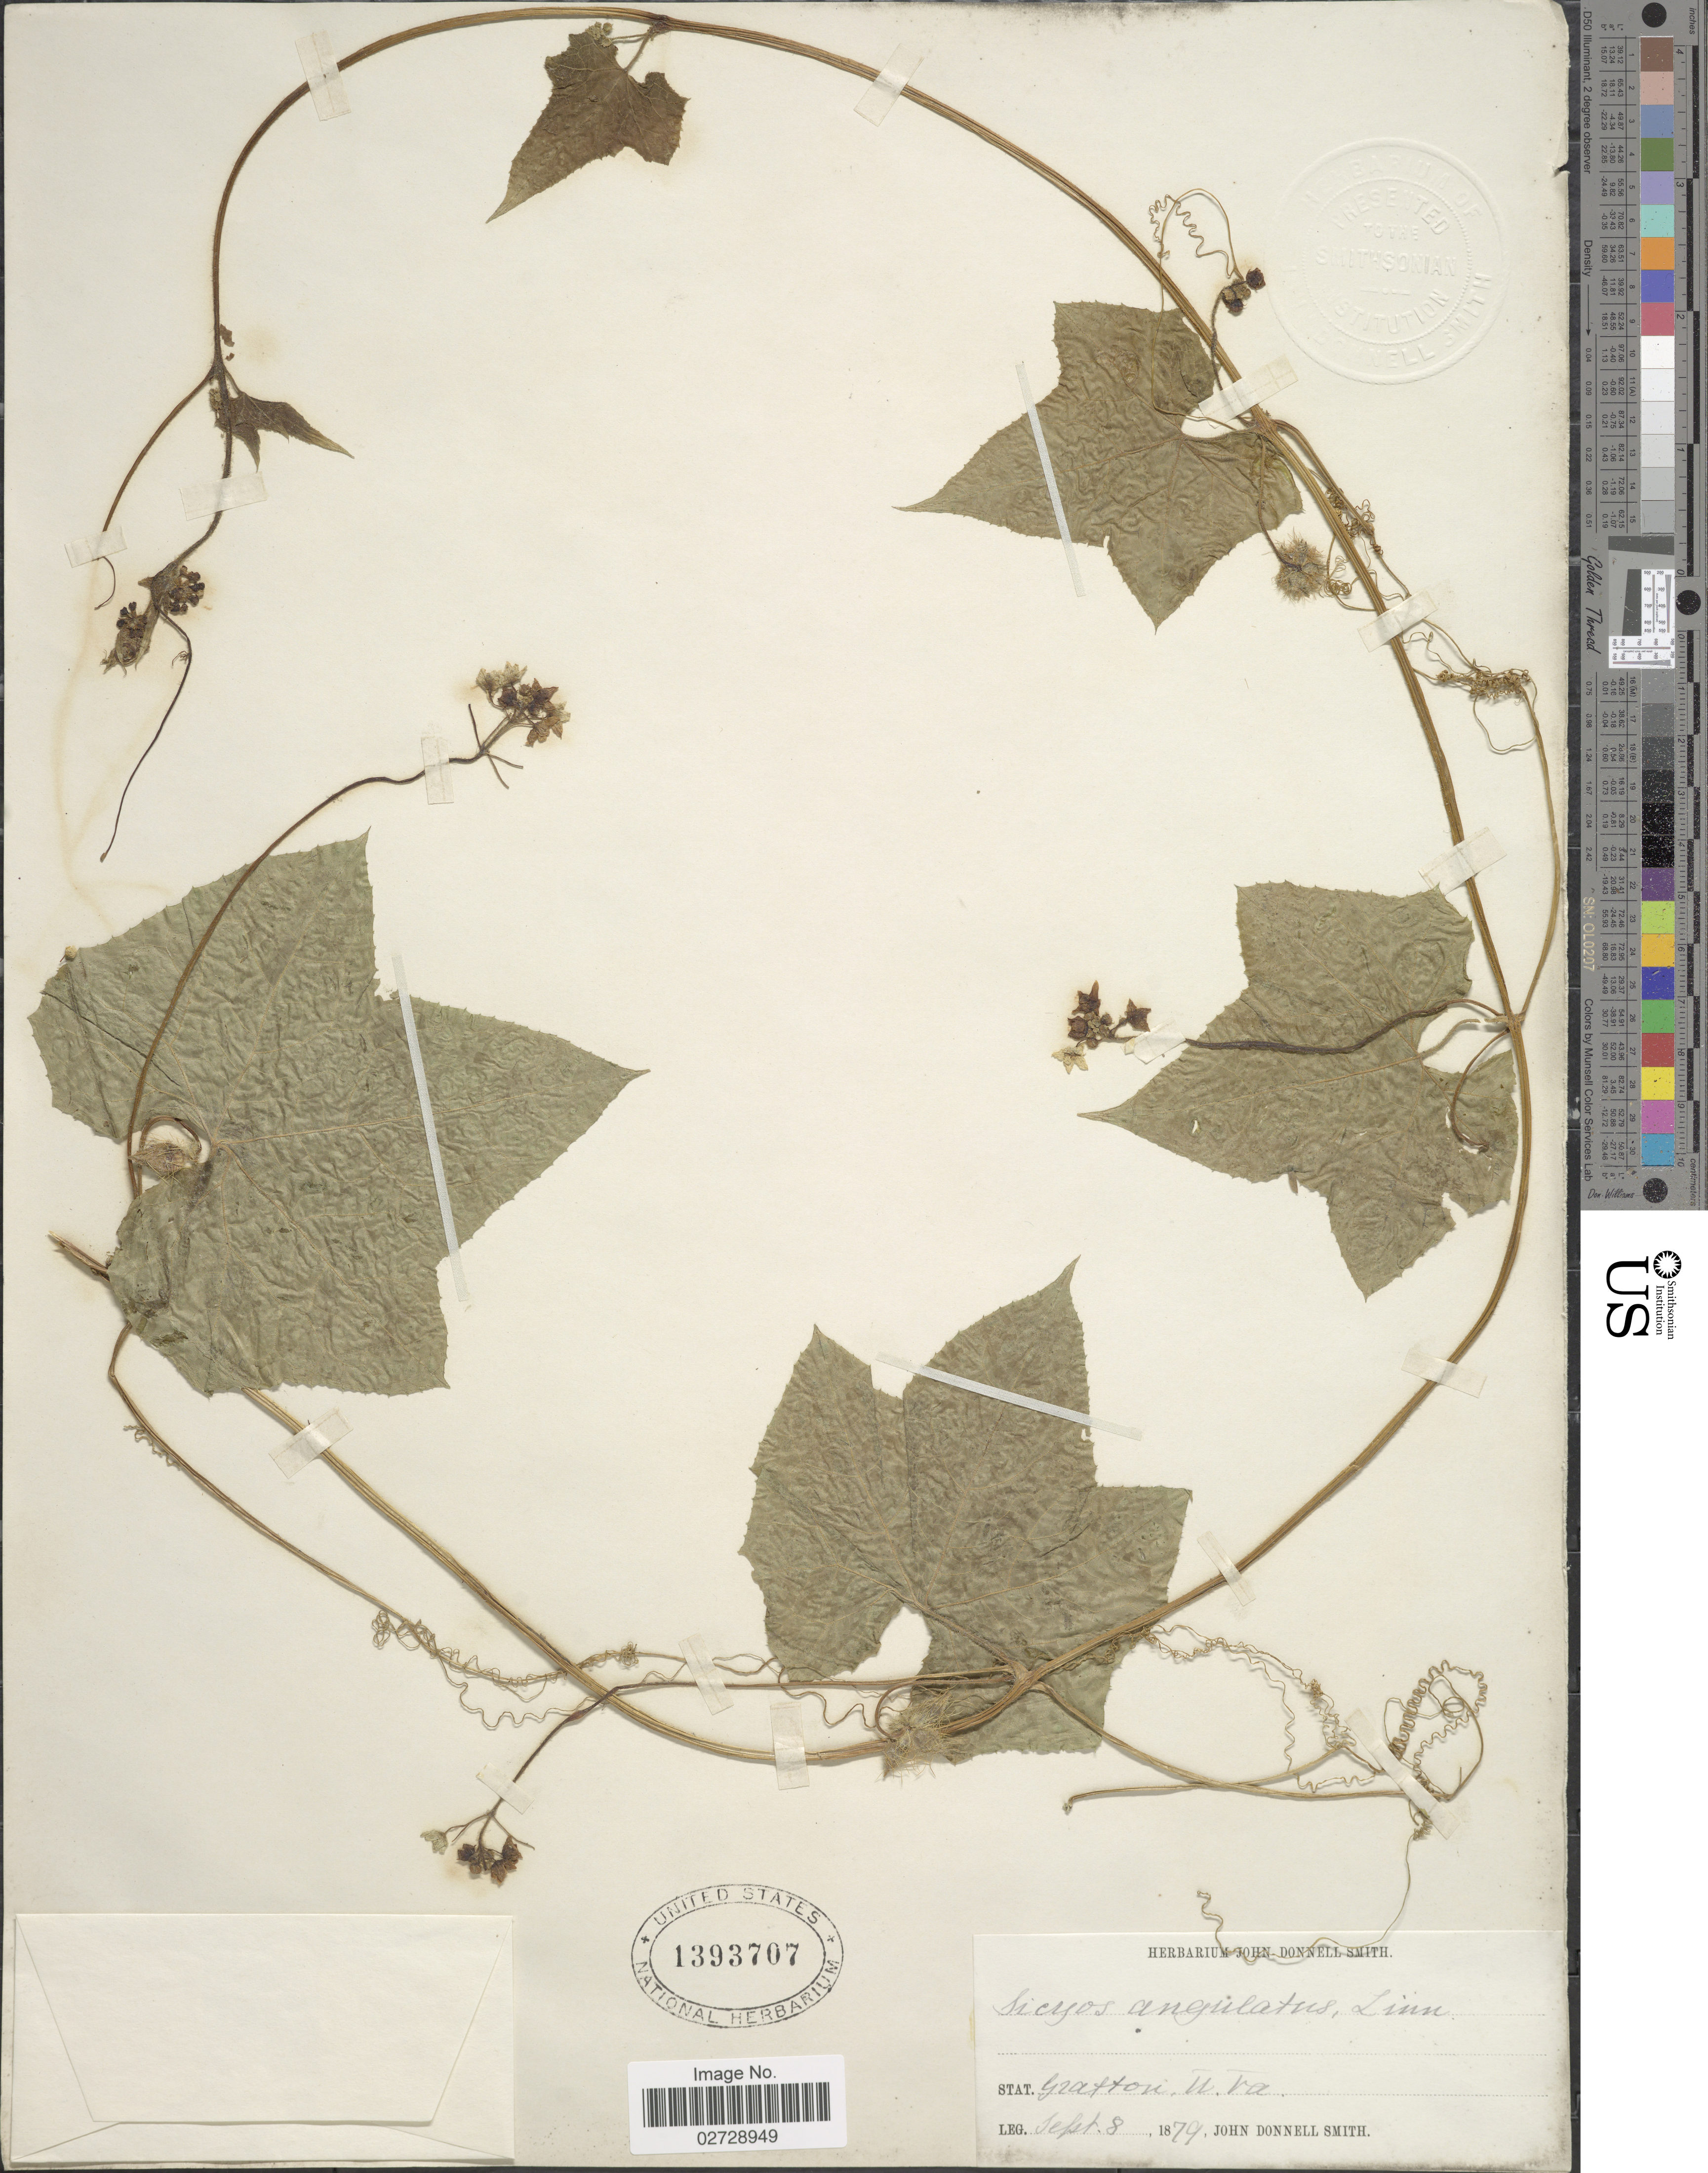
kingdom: Plantae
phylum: Tracheophyta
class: Magnoliopsida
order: Cucurbitales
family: Cucurbitaceae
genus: Sicyos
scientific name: Sicyos angulatus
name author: L.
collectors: J. Donnell Smith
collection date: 1879-09-08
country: United States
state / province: West Virginia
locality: Grafton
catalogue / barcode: US 1393707